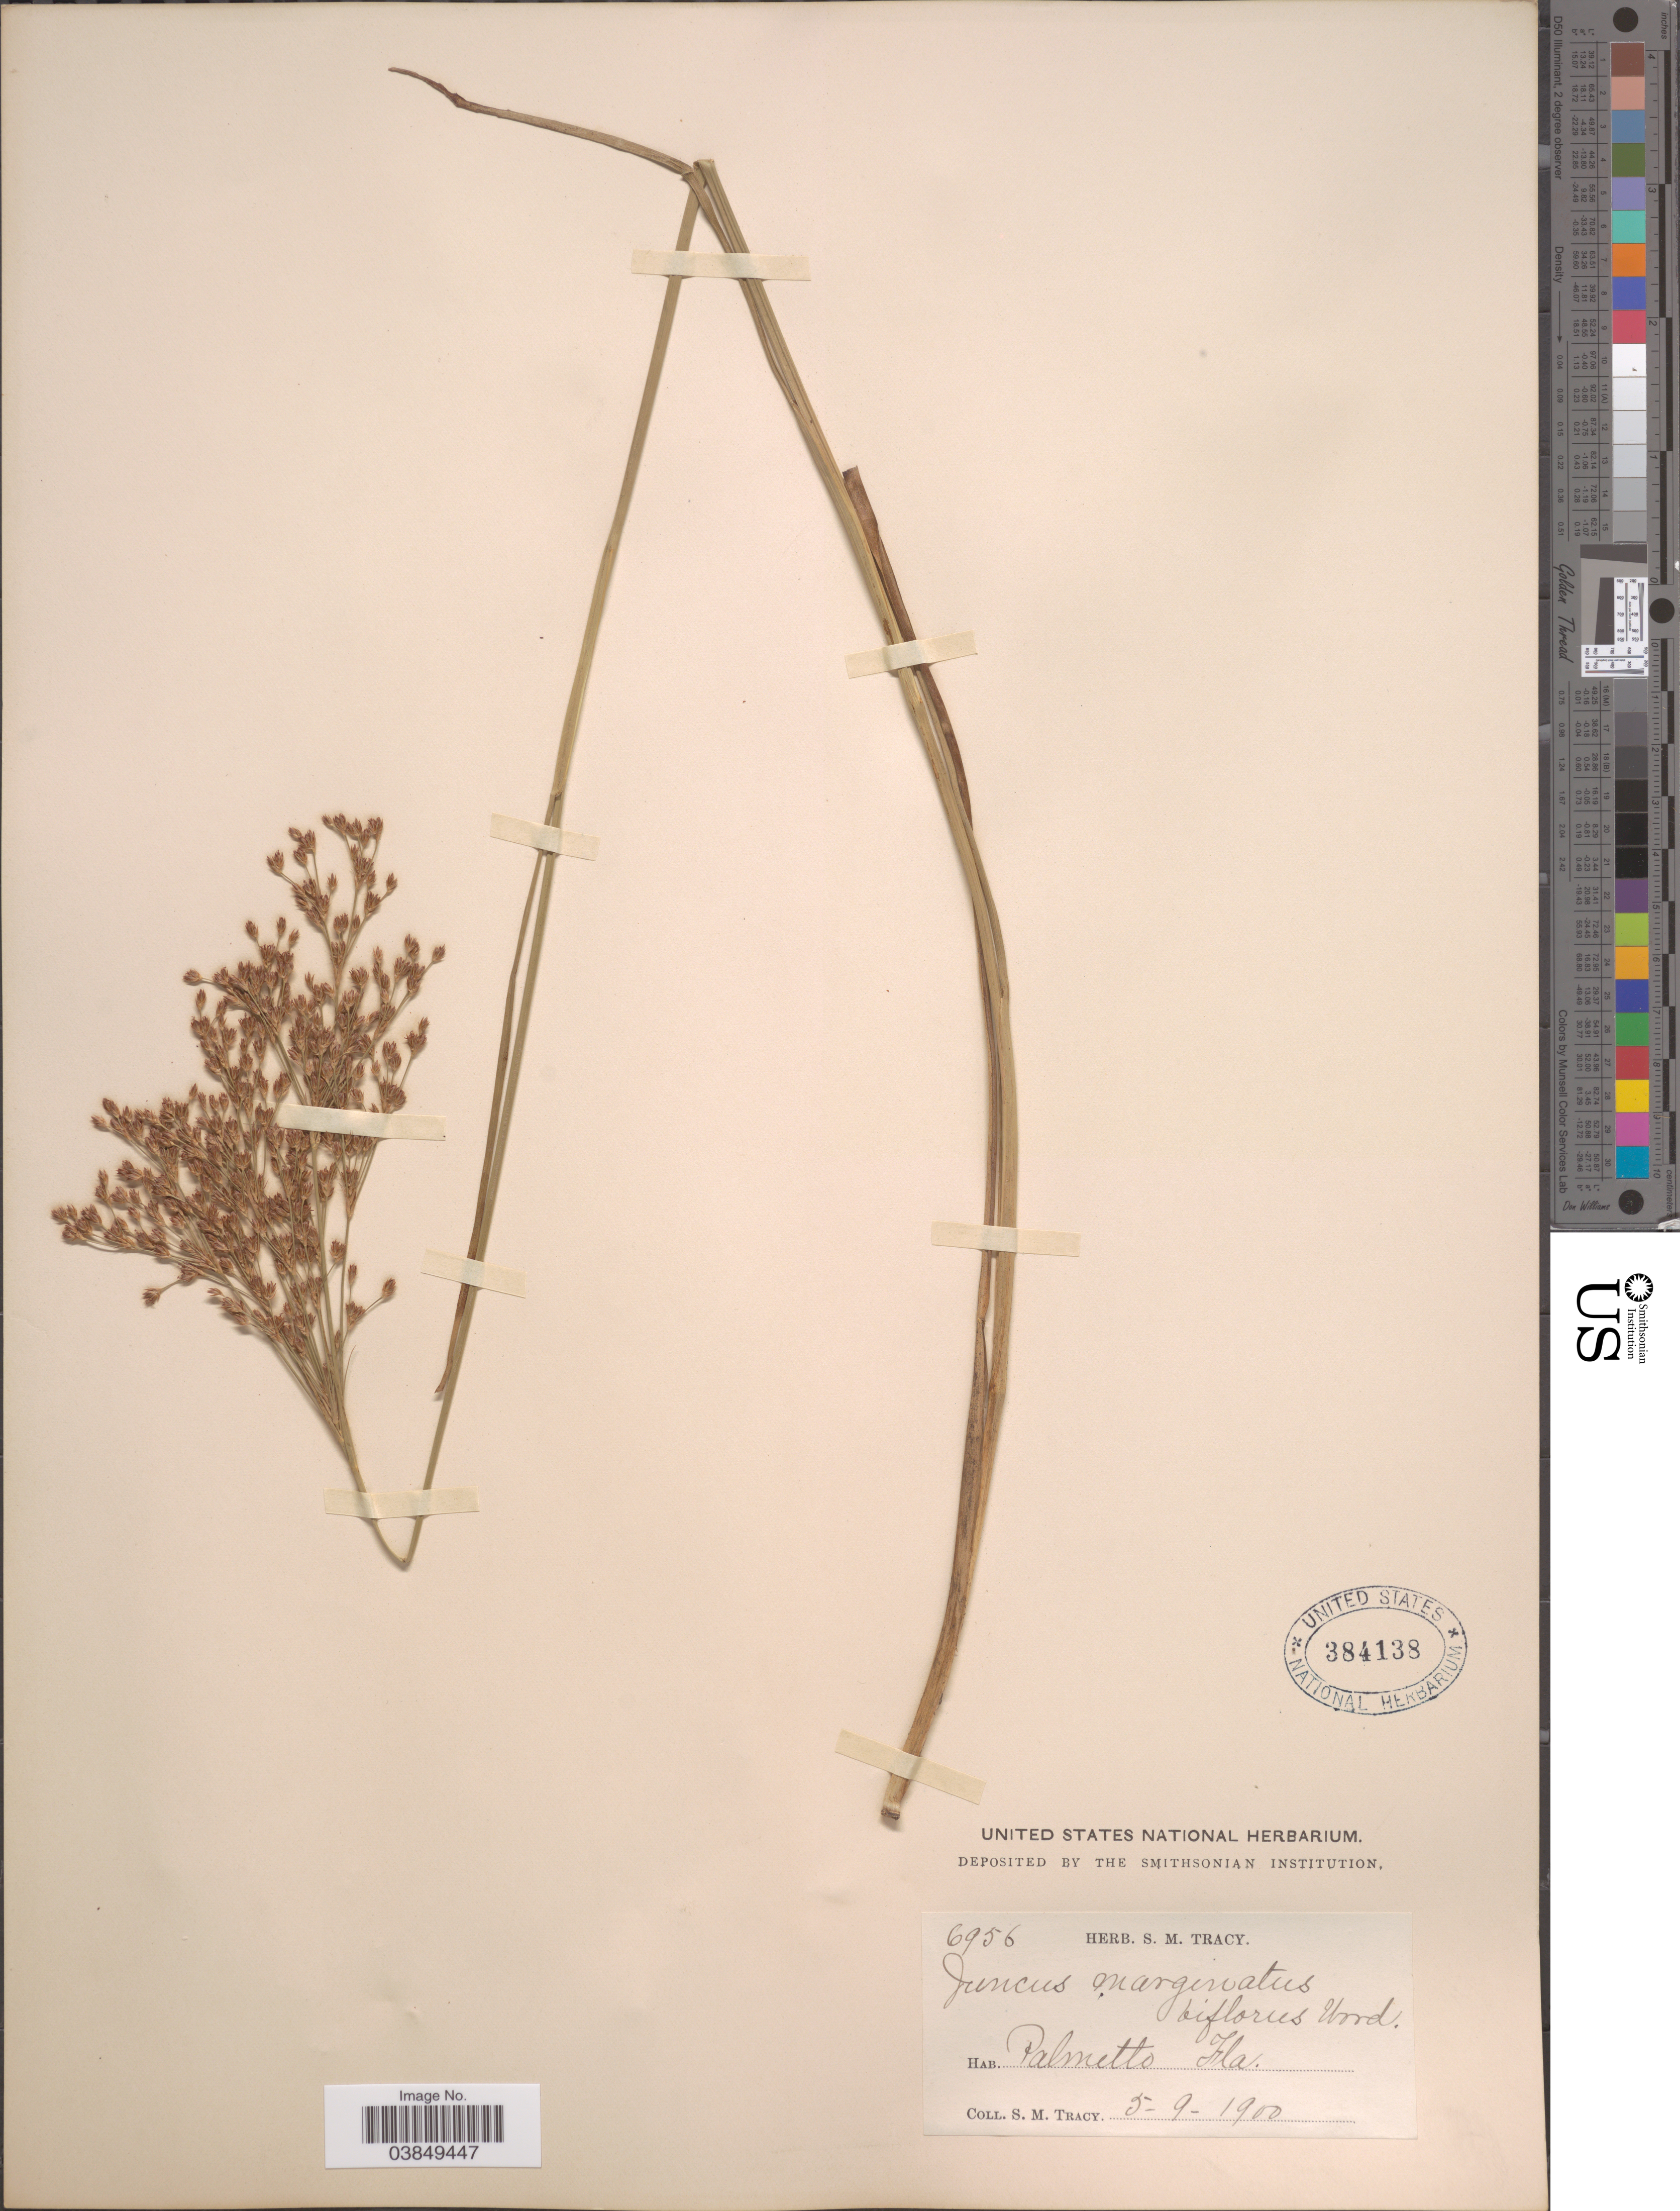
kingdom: Plantae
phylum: Tracheophyta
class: Liliopsida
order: Poales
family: Juncaceae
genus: Juncus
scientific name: Juncus aristulatus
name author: Michx.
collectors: S. M. Tracy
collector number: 6956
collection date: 1900-05-09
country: United States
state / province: Florida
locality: Palmetto.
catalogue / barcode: US 384138